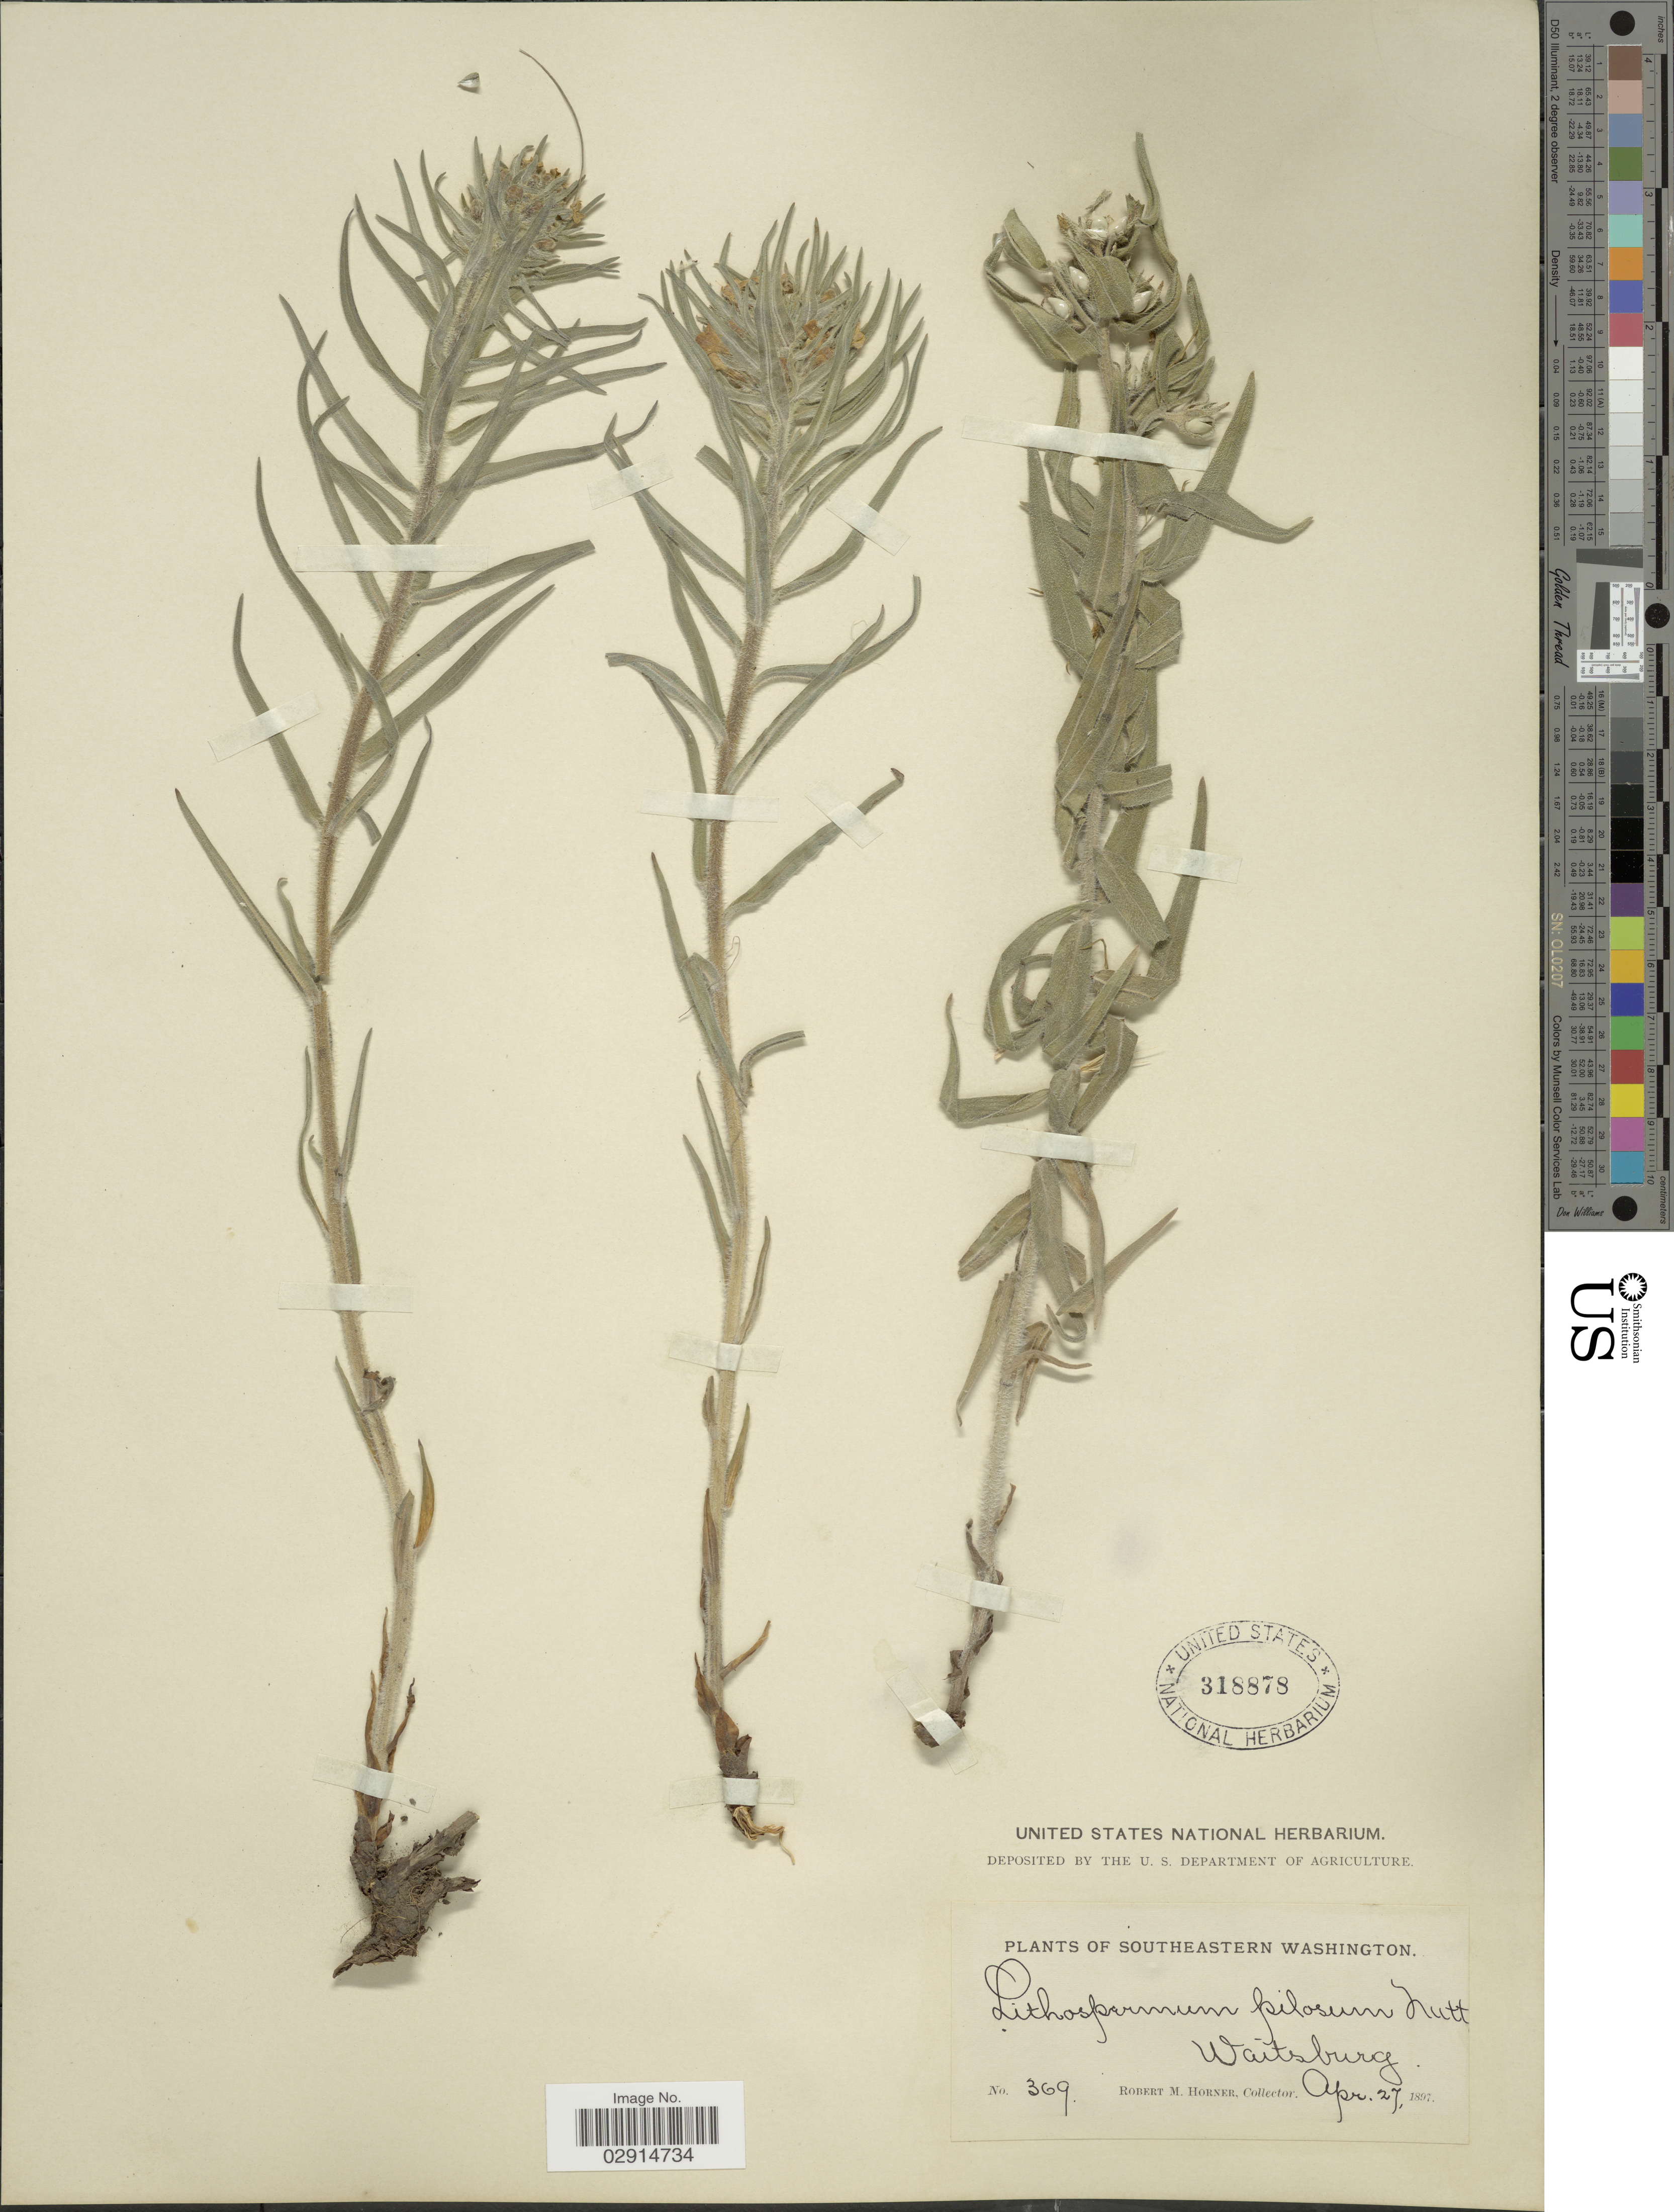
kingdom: Plantae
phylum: Tracheophyta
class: Magnoliopsida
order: Boraginales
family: Boraginaceae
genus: Lithospermum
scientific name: Lithospermum ruderale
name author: Douglas ex Lehm.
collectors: R. Horner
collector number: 369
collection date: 1897-04-27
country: United States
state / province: Washington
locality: Southeastern Washington, Waitsburg.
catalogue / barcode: US 318878